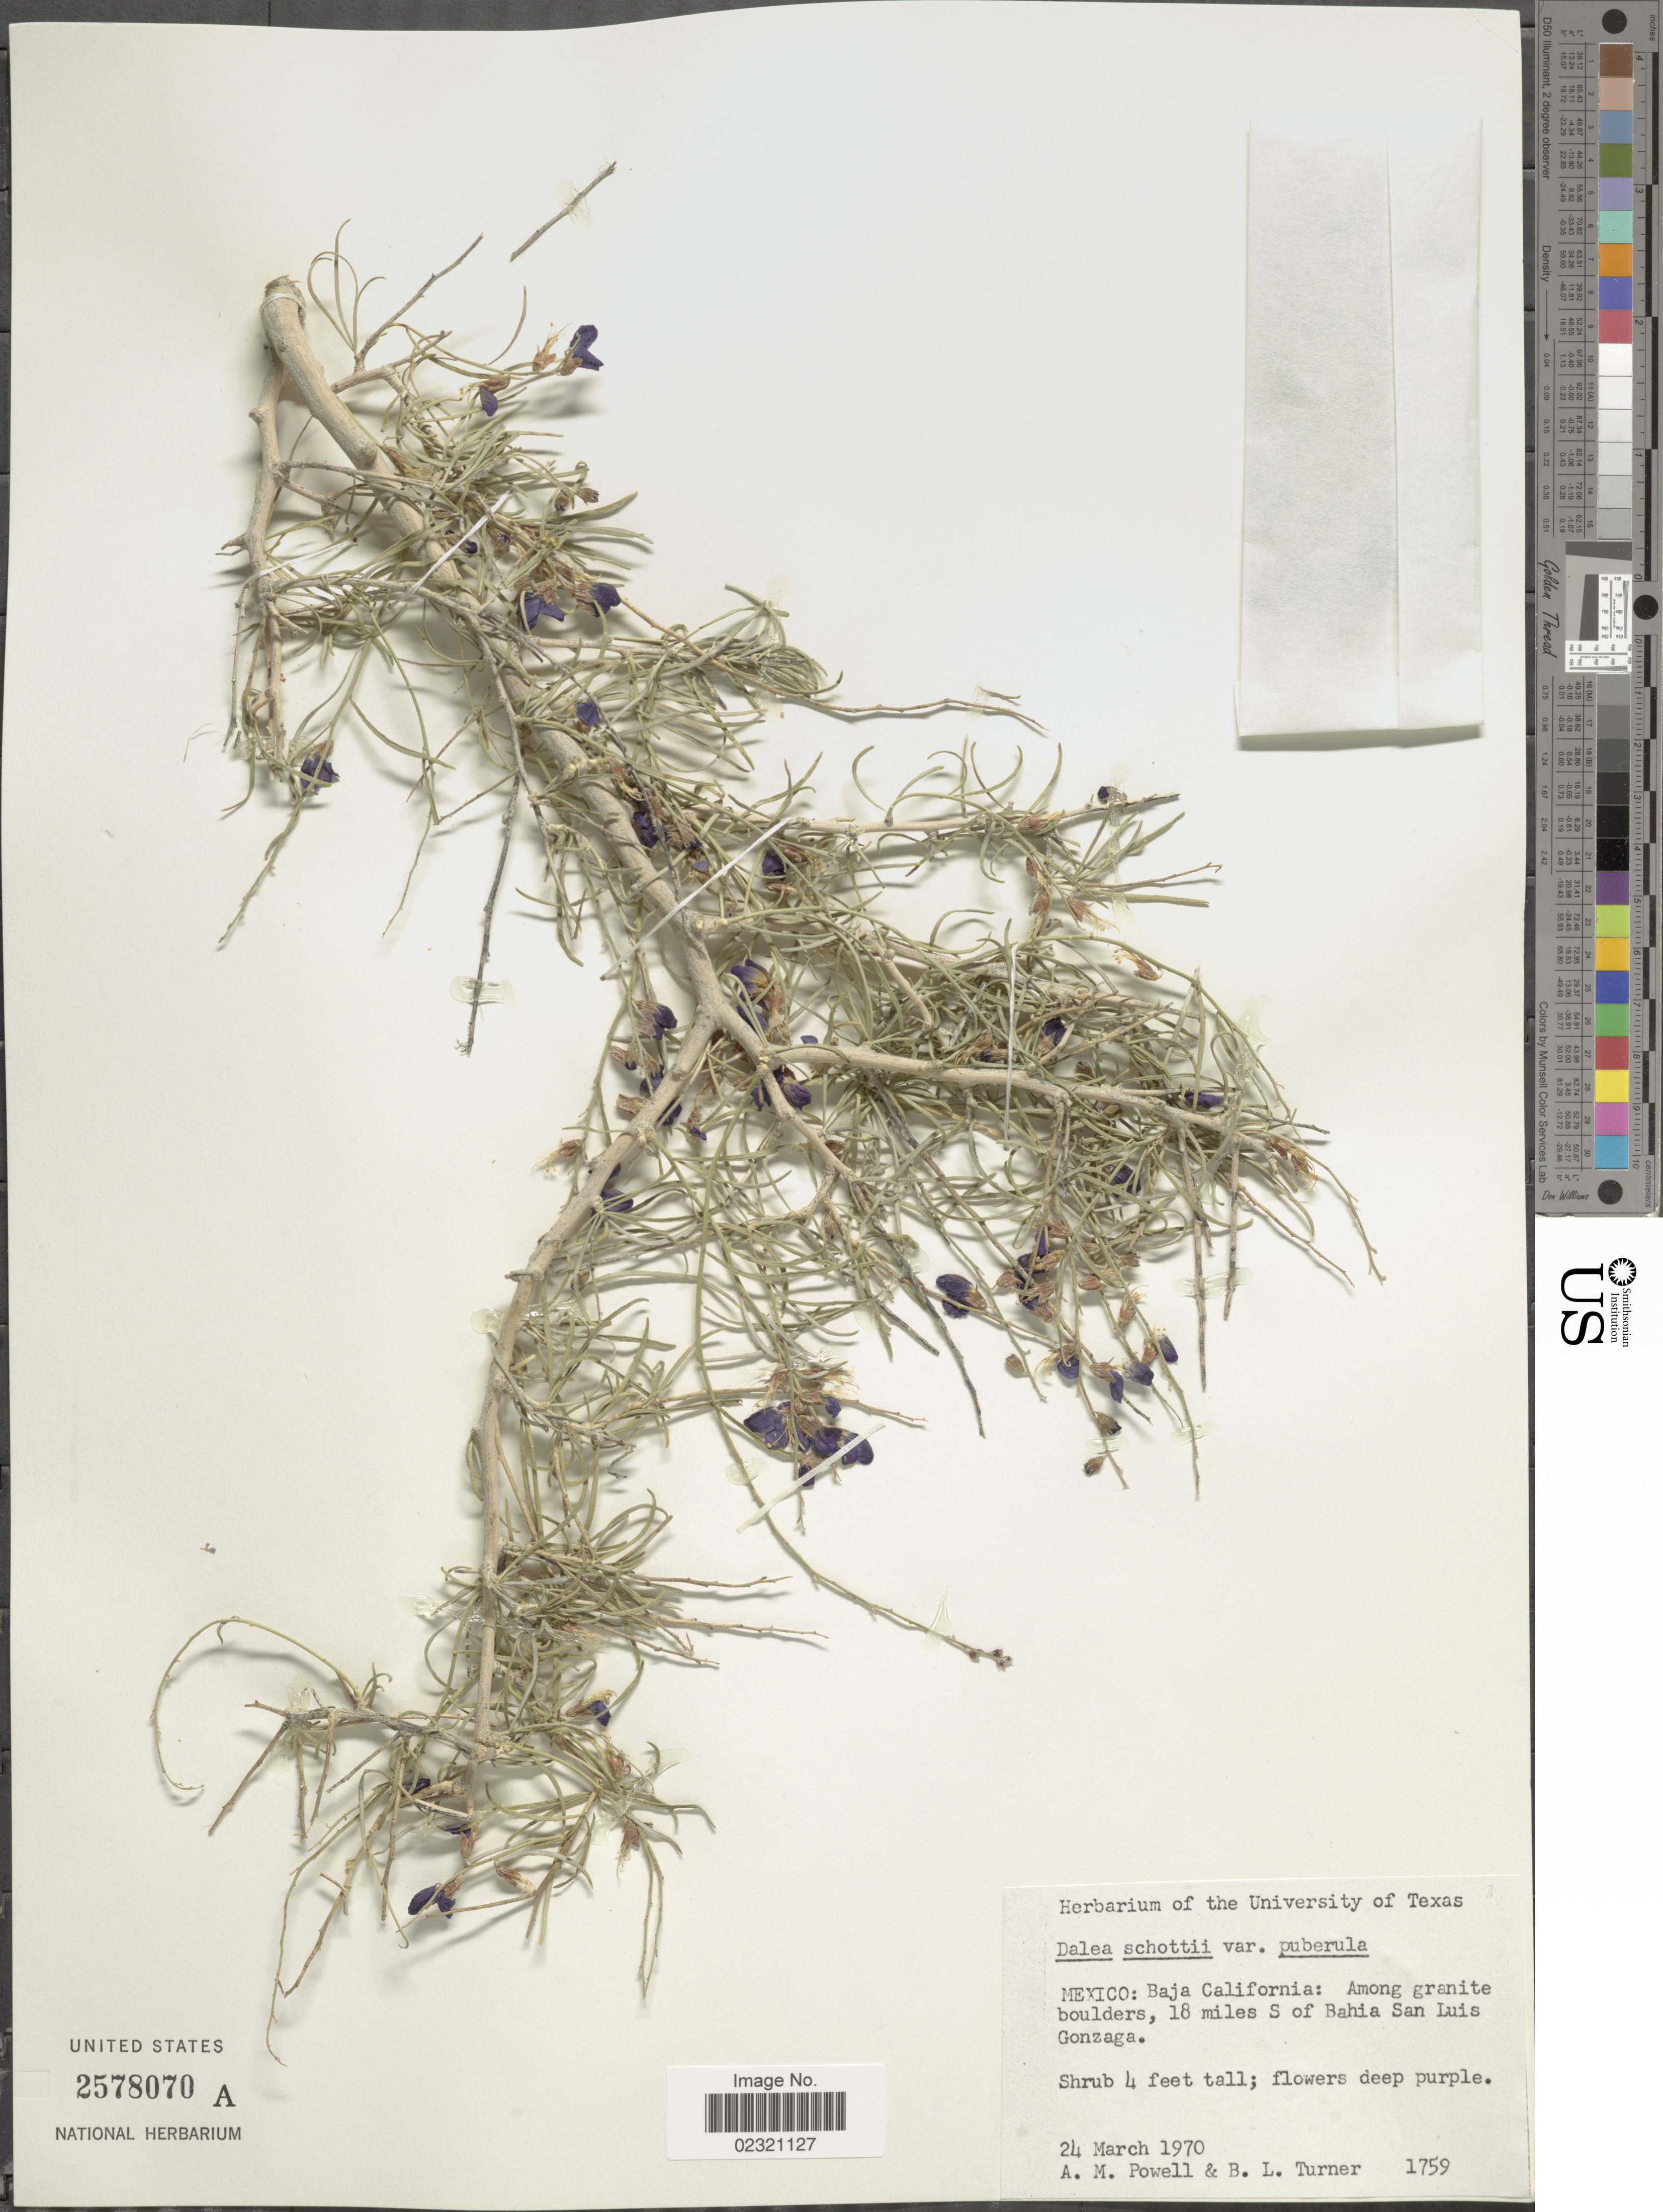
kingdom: Plantae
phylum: Tracheophyta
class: Magnoliopsida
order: Fabales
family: Fabaceae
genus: Psorothamnus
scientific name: Psorothamnus schottii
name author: (Torr.) Barneby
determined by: Strong, M. T., (US), Smithsonian Institution - National Museum of Natural History (UNITED STATES)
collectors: A. M. Powell & B. L. Turner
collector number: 1759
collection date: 1970-03-24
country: Mexico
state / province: Baja California Norte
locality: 18 miles S of Bahia San Luis Gonzaga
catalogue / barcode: US 2578070A